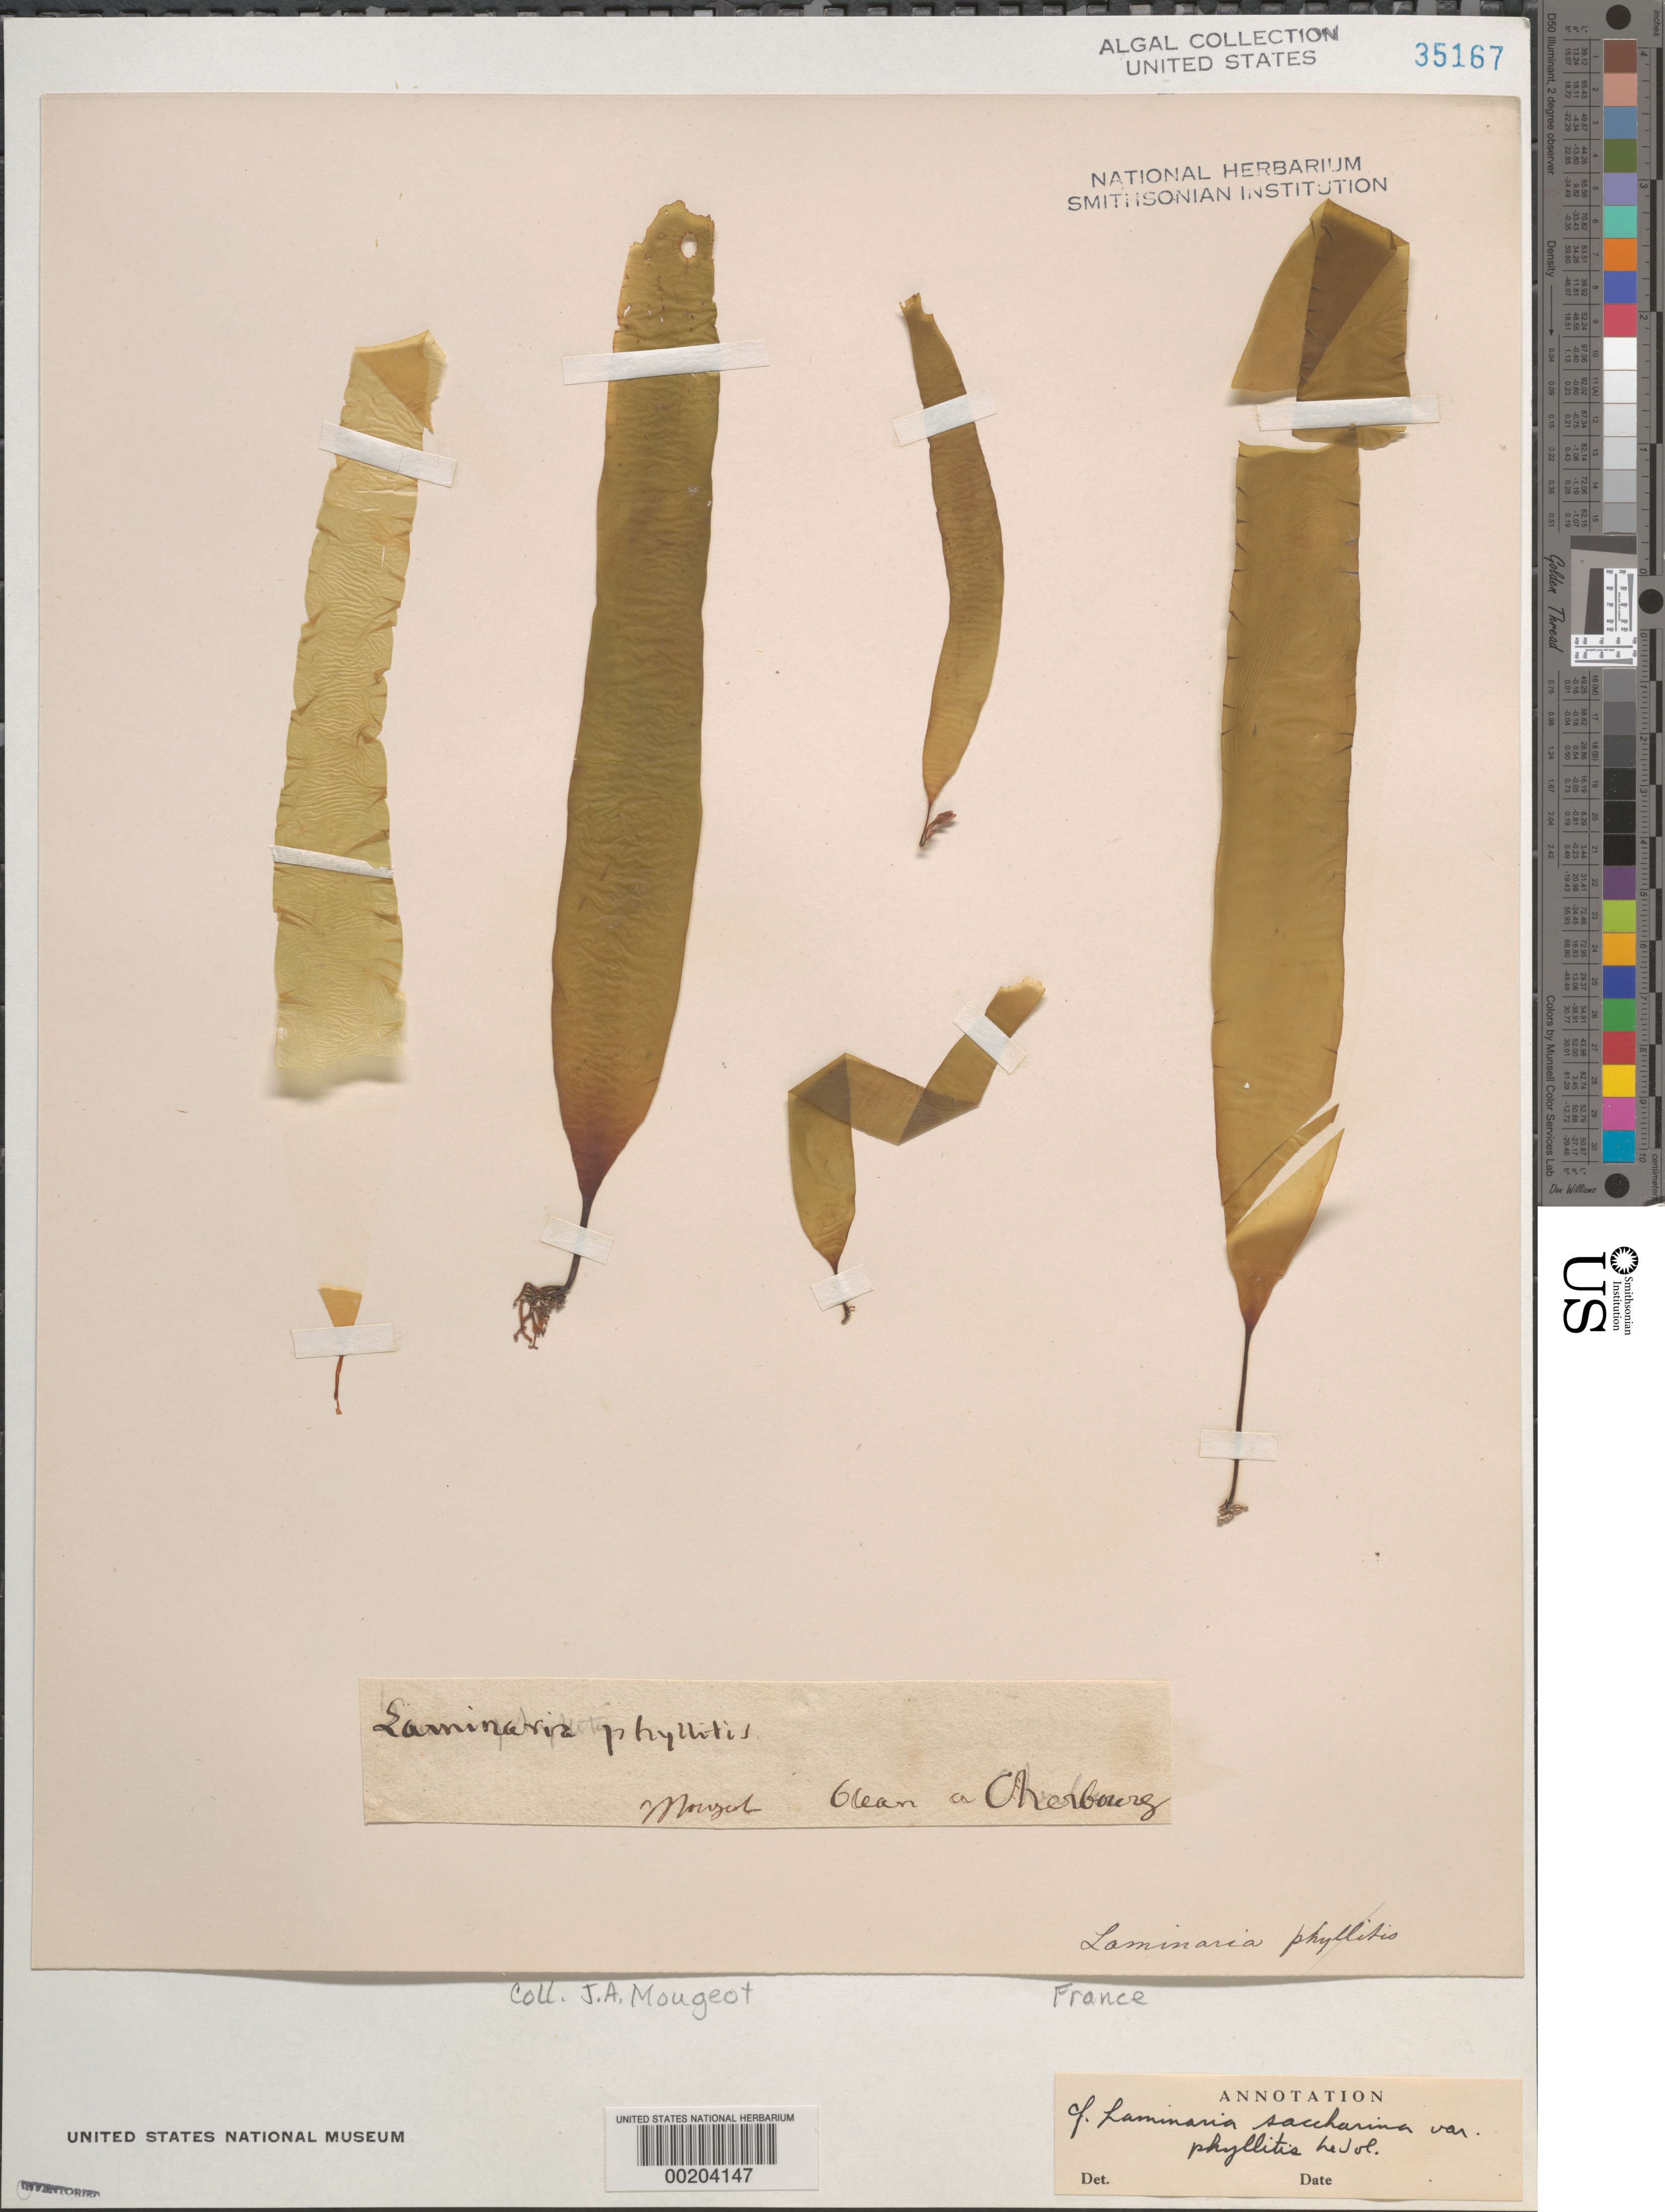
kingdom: Chromista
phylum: Ochrophyta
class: Phaeophyceae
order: Laminariales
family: Laminariaceae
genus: Saccharina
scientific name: Saccharina latissima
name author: C.E. Lane et al.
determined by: Algae name updating Project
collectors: J. Mougeot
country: France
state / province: Normandie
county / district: Manche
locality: Cherbourg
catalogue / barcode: US 35167